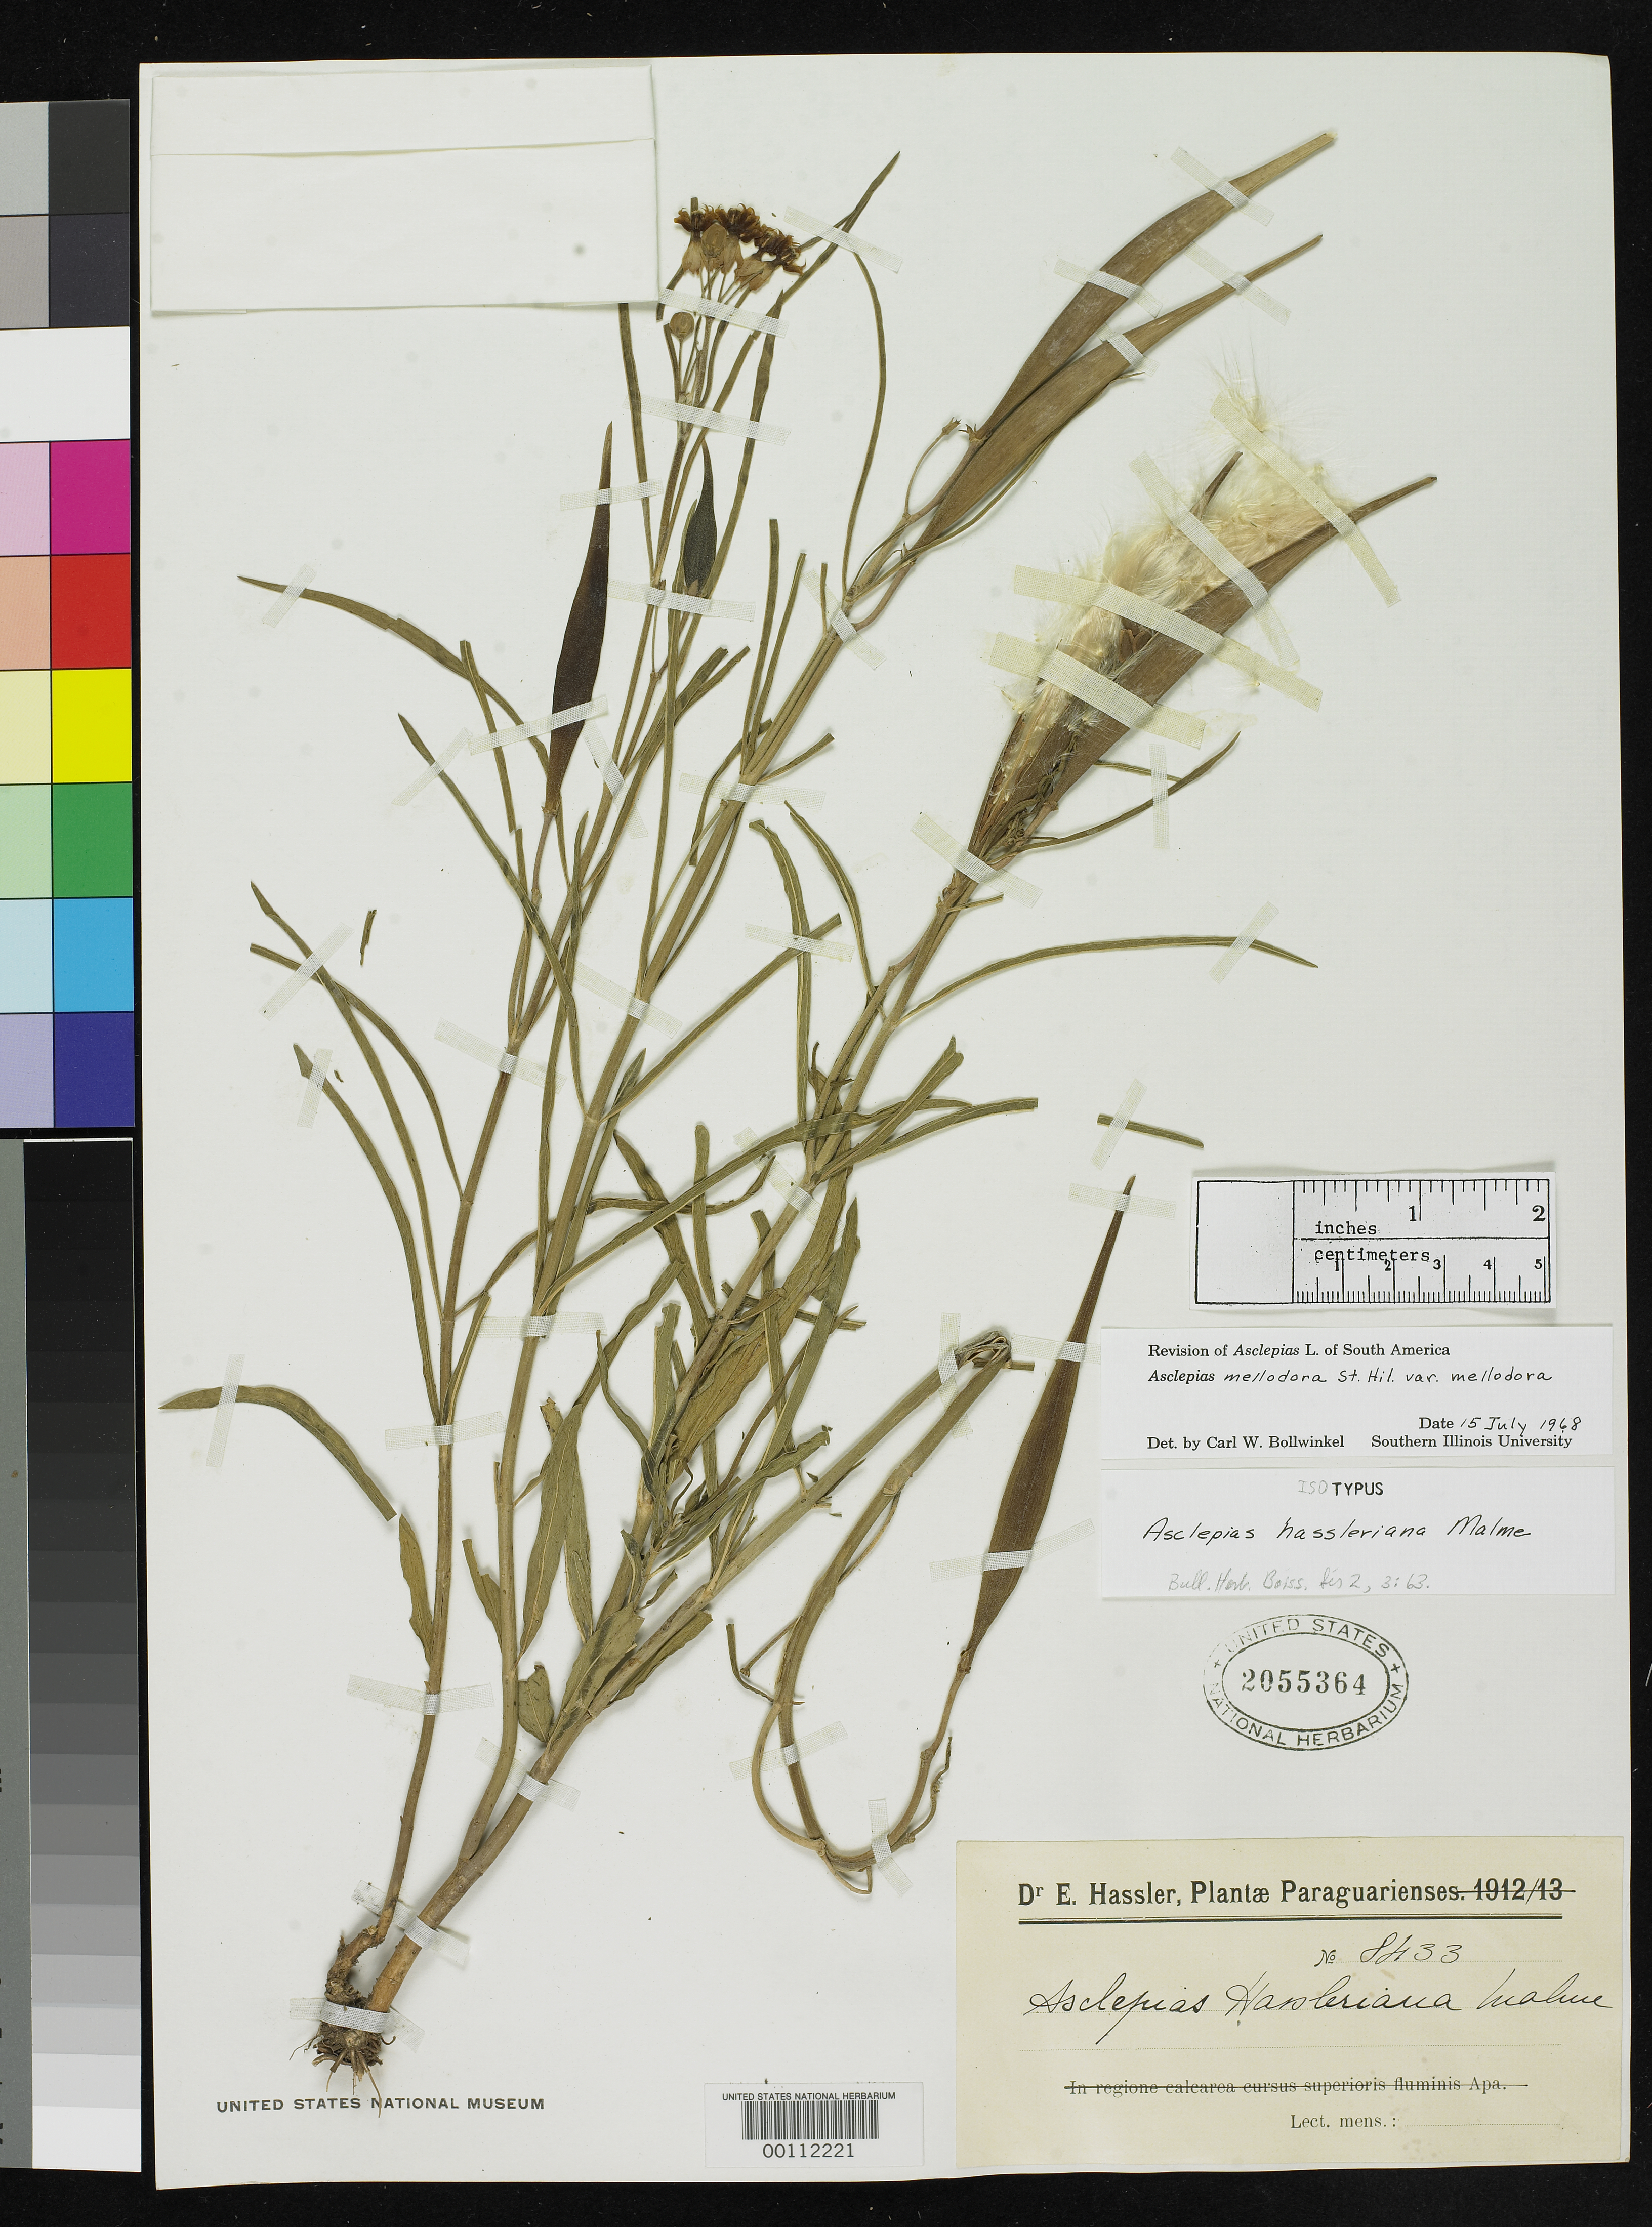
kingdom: Plantae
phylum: Tracheophyta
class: Magnoliopsida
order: Gentianales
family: Apocynaceae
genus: Asclepias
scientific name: Asclepias hassleriana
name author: Malme in Chodat & Hassl.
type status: Isotype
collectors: E. Hassler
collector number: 8433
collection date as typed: Feb 1900 to -- Feb 1902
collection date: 1900-02/1902-02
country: Paraguay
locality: Apa River.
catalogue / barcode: US 2055364